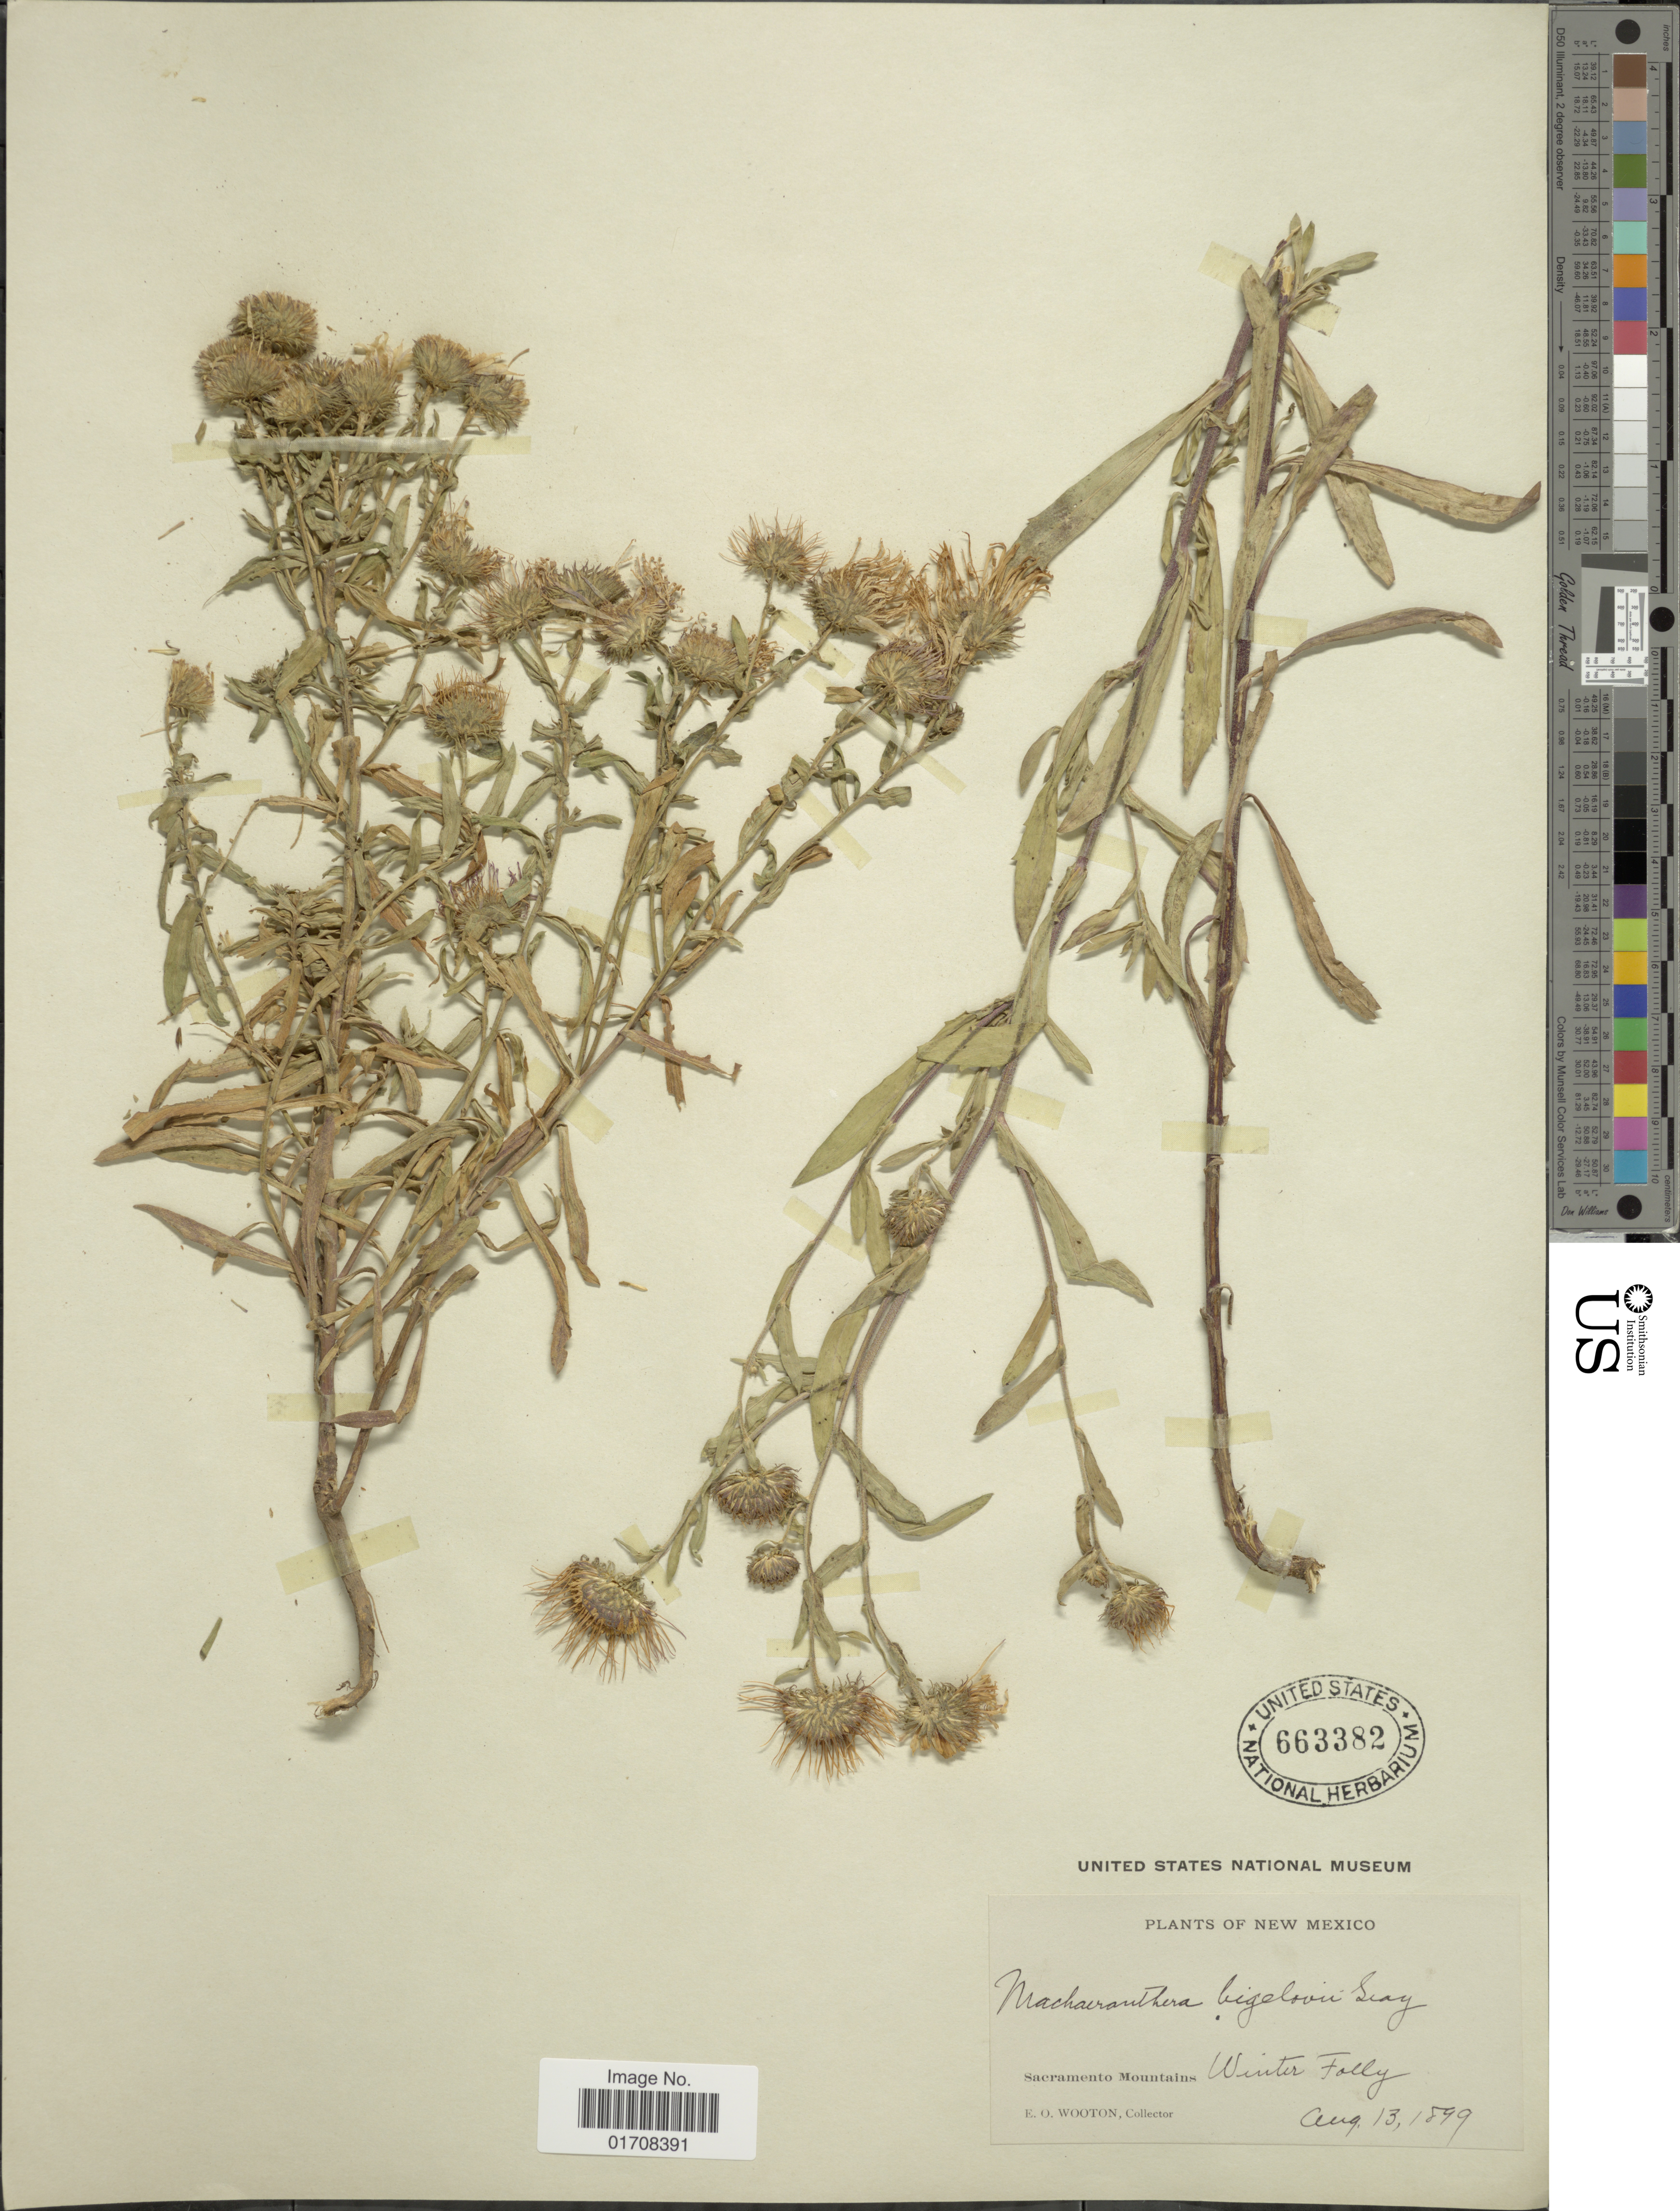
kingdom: Plantae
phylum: Tracheophyta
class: Magnoliopsida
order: Asterales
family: Asteraceae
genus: Machaeranthera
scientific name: Machaeranthera bigelovii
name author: (A. Gray) Greene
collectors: E. O. Wooton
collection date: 1899-08-13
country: United States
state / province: New Mexico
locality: Sacramento Mountains, Winter Folly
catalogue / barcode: US 663382